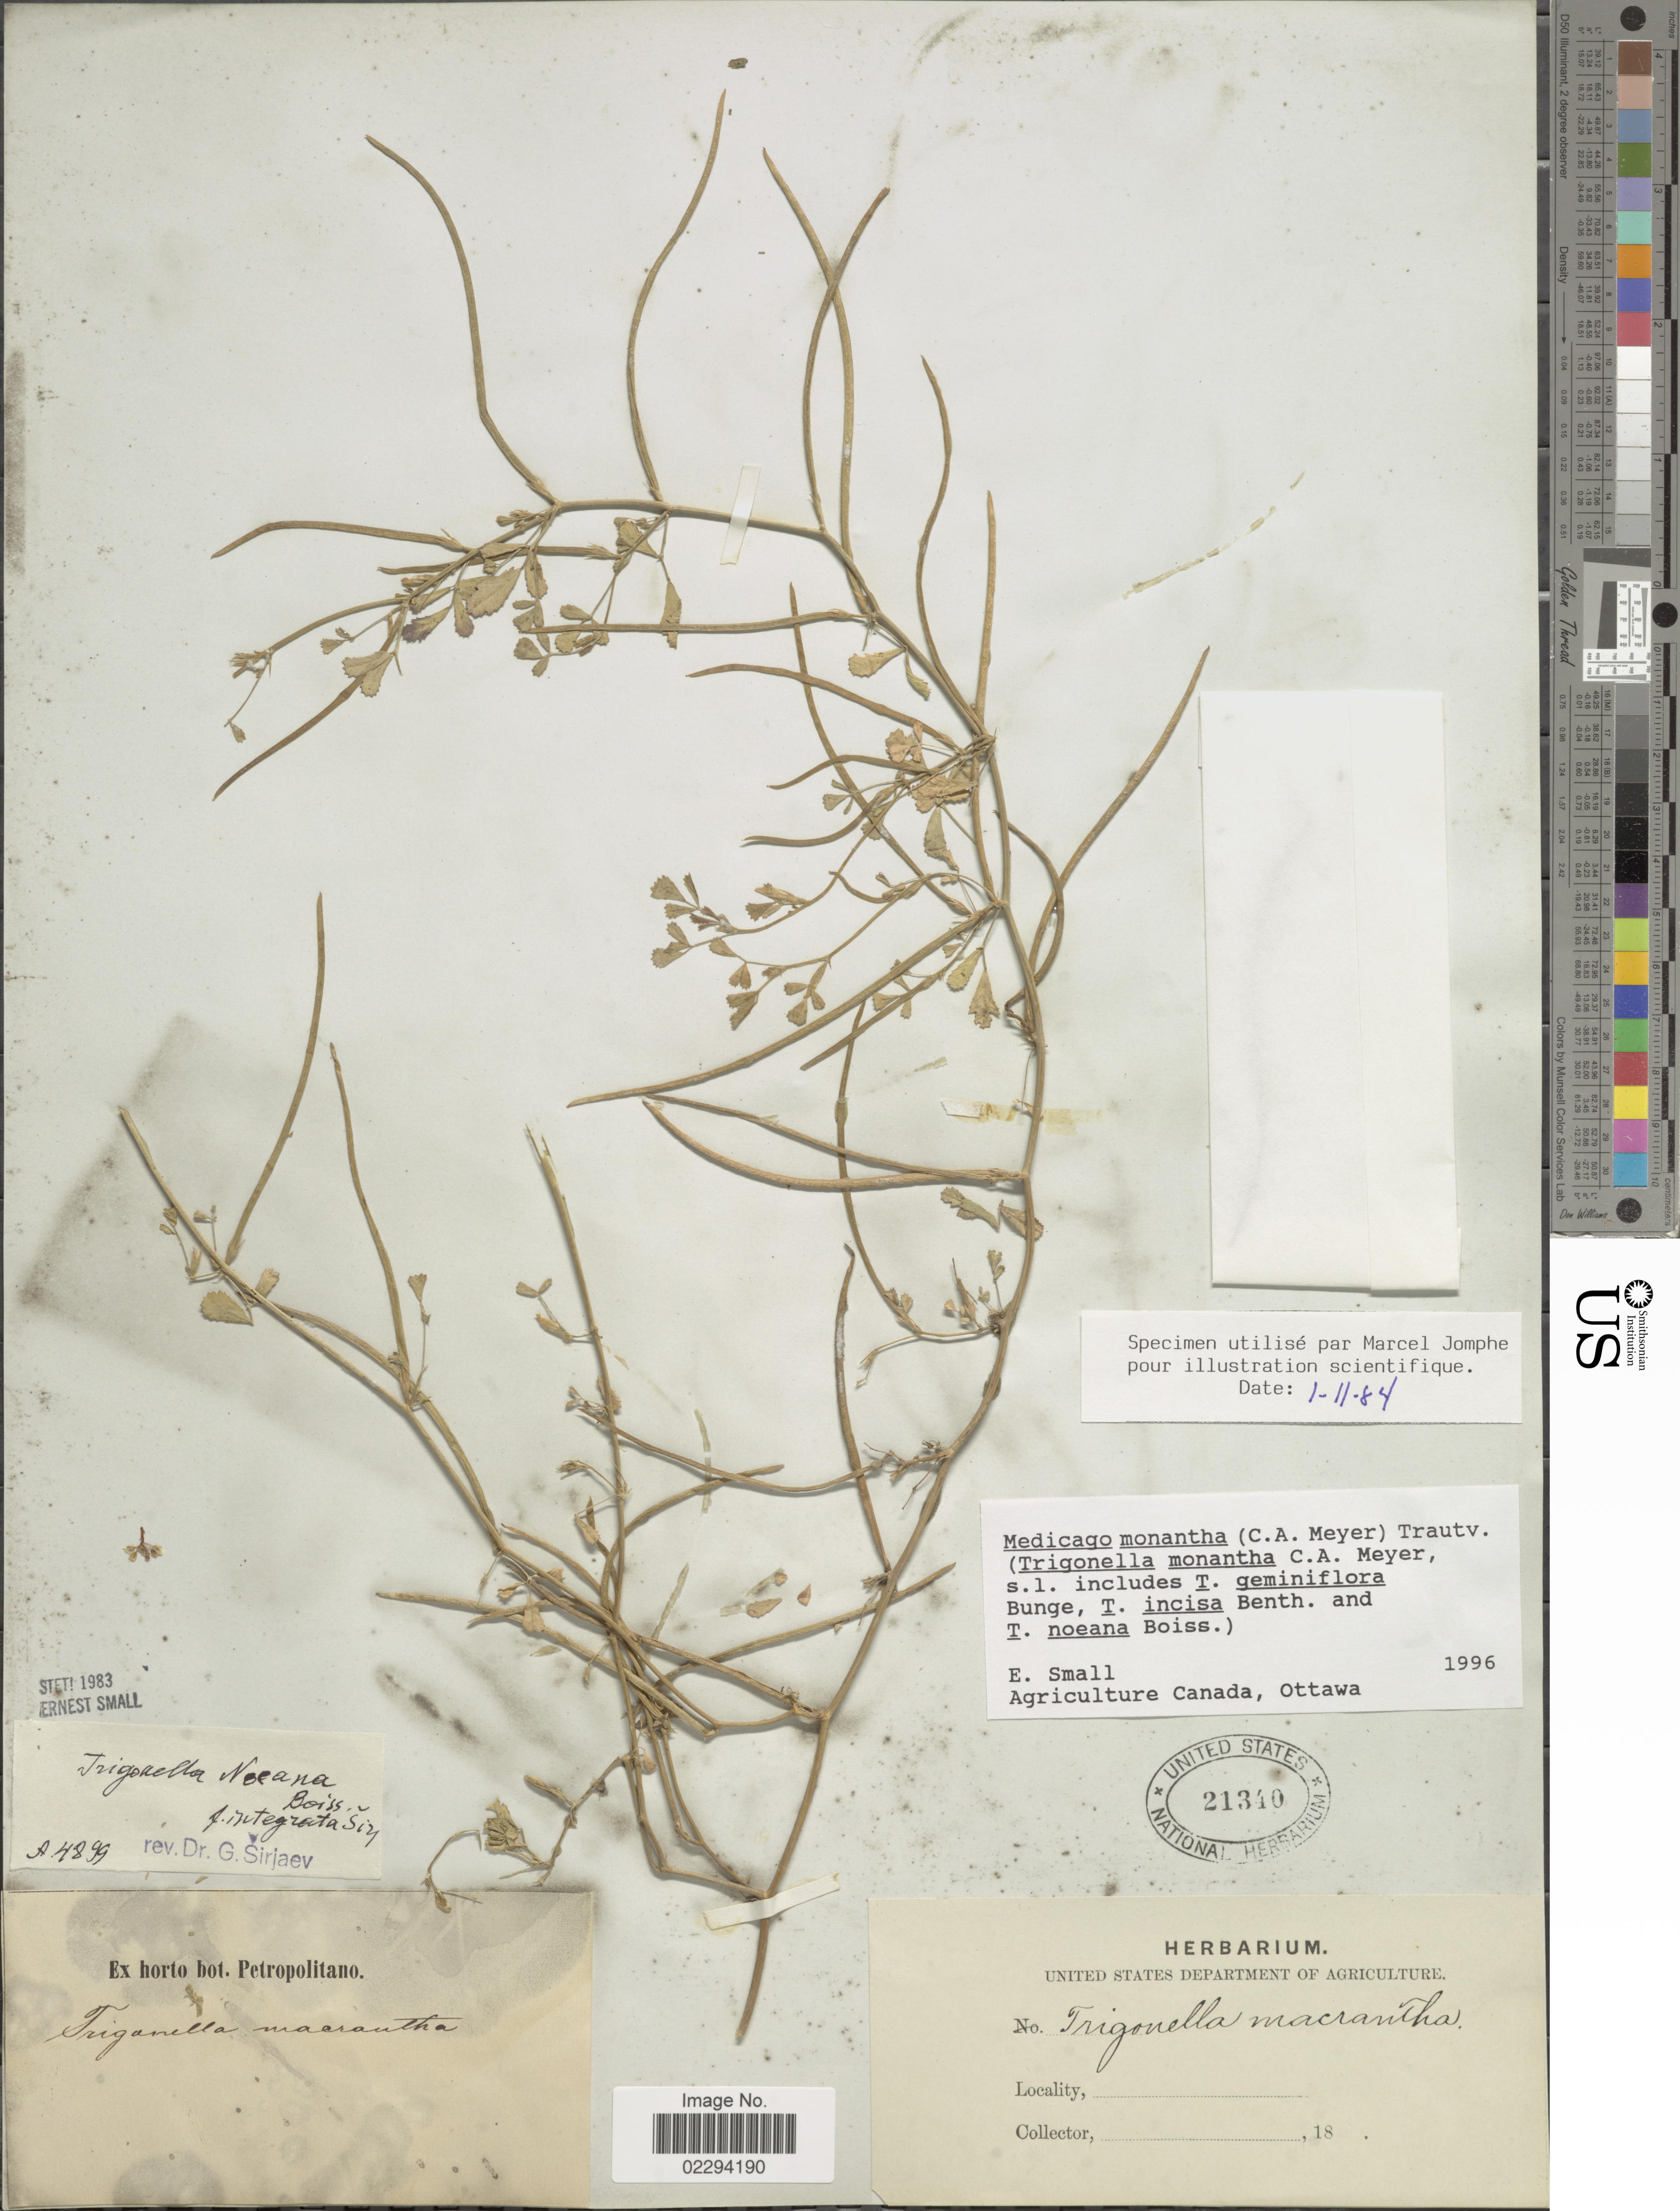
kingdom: Plantae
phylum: Tracheophyta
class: Magnoliopsida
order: Fabales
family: Fabaceae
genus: Medicago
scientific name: Medicago monantha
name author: (C.A. Mey.) Trautv.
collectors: ex Horto Bot. Petropolitano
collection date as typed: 18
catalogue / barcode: US 21340